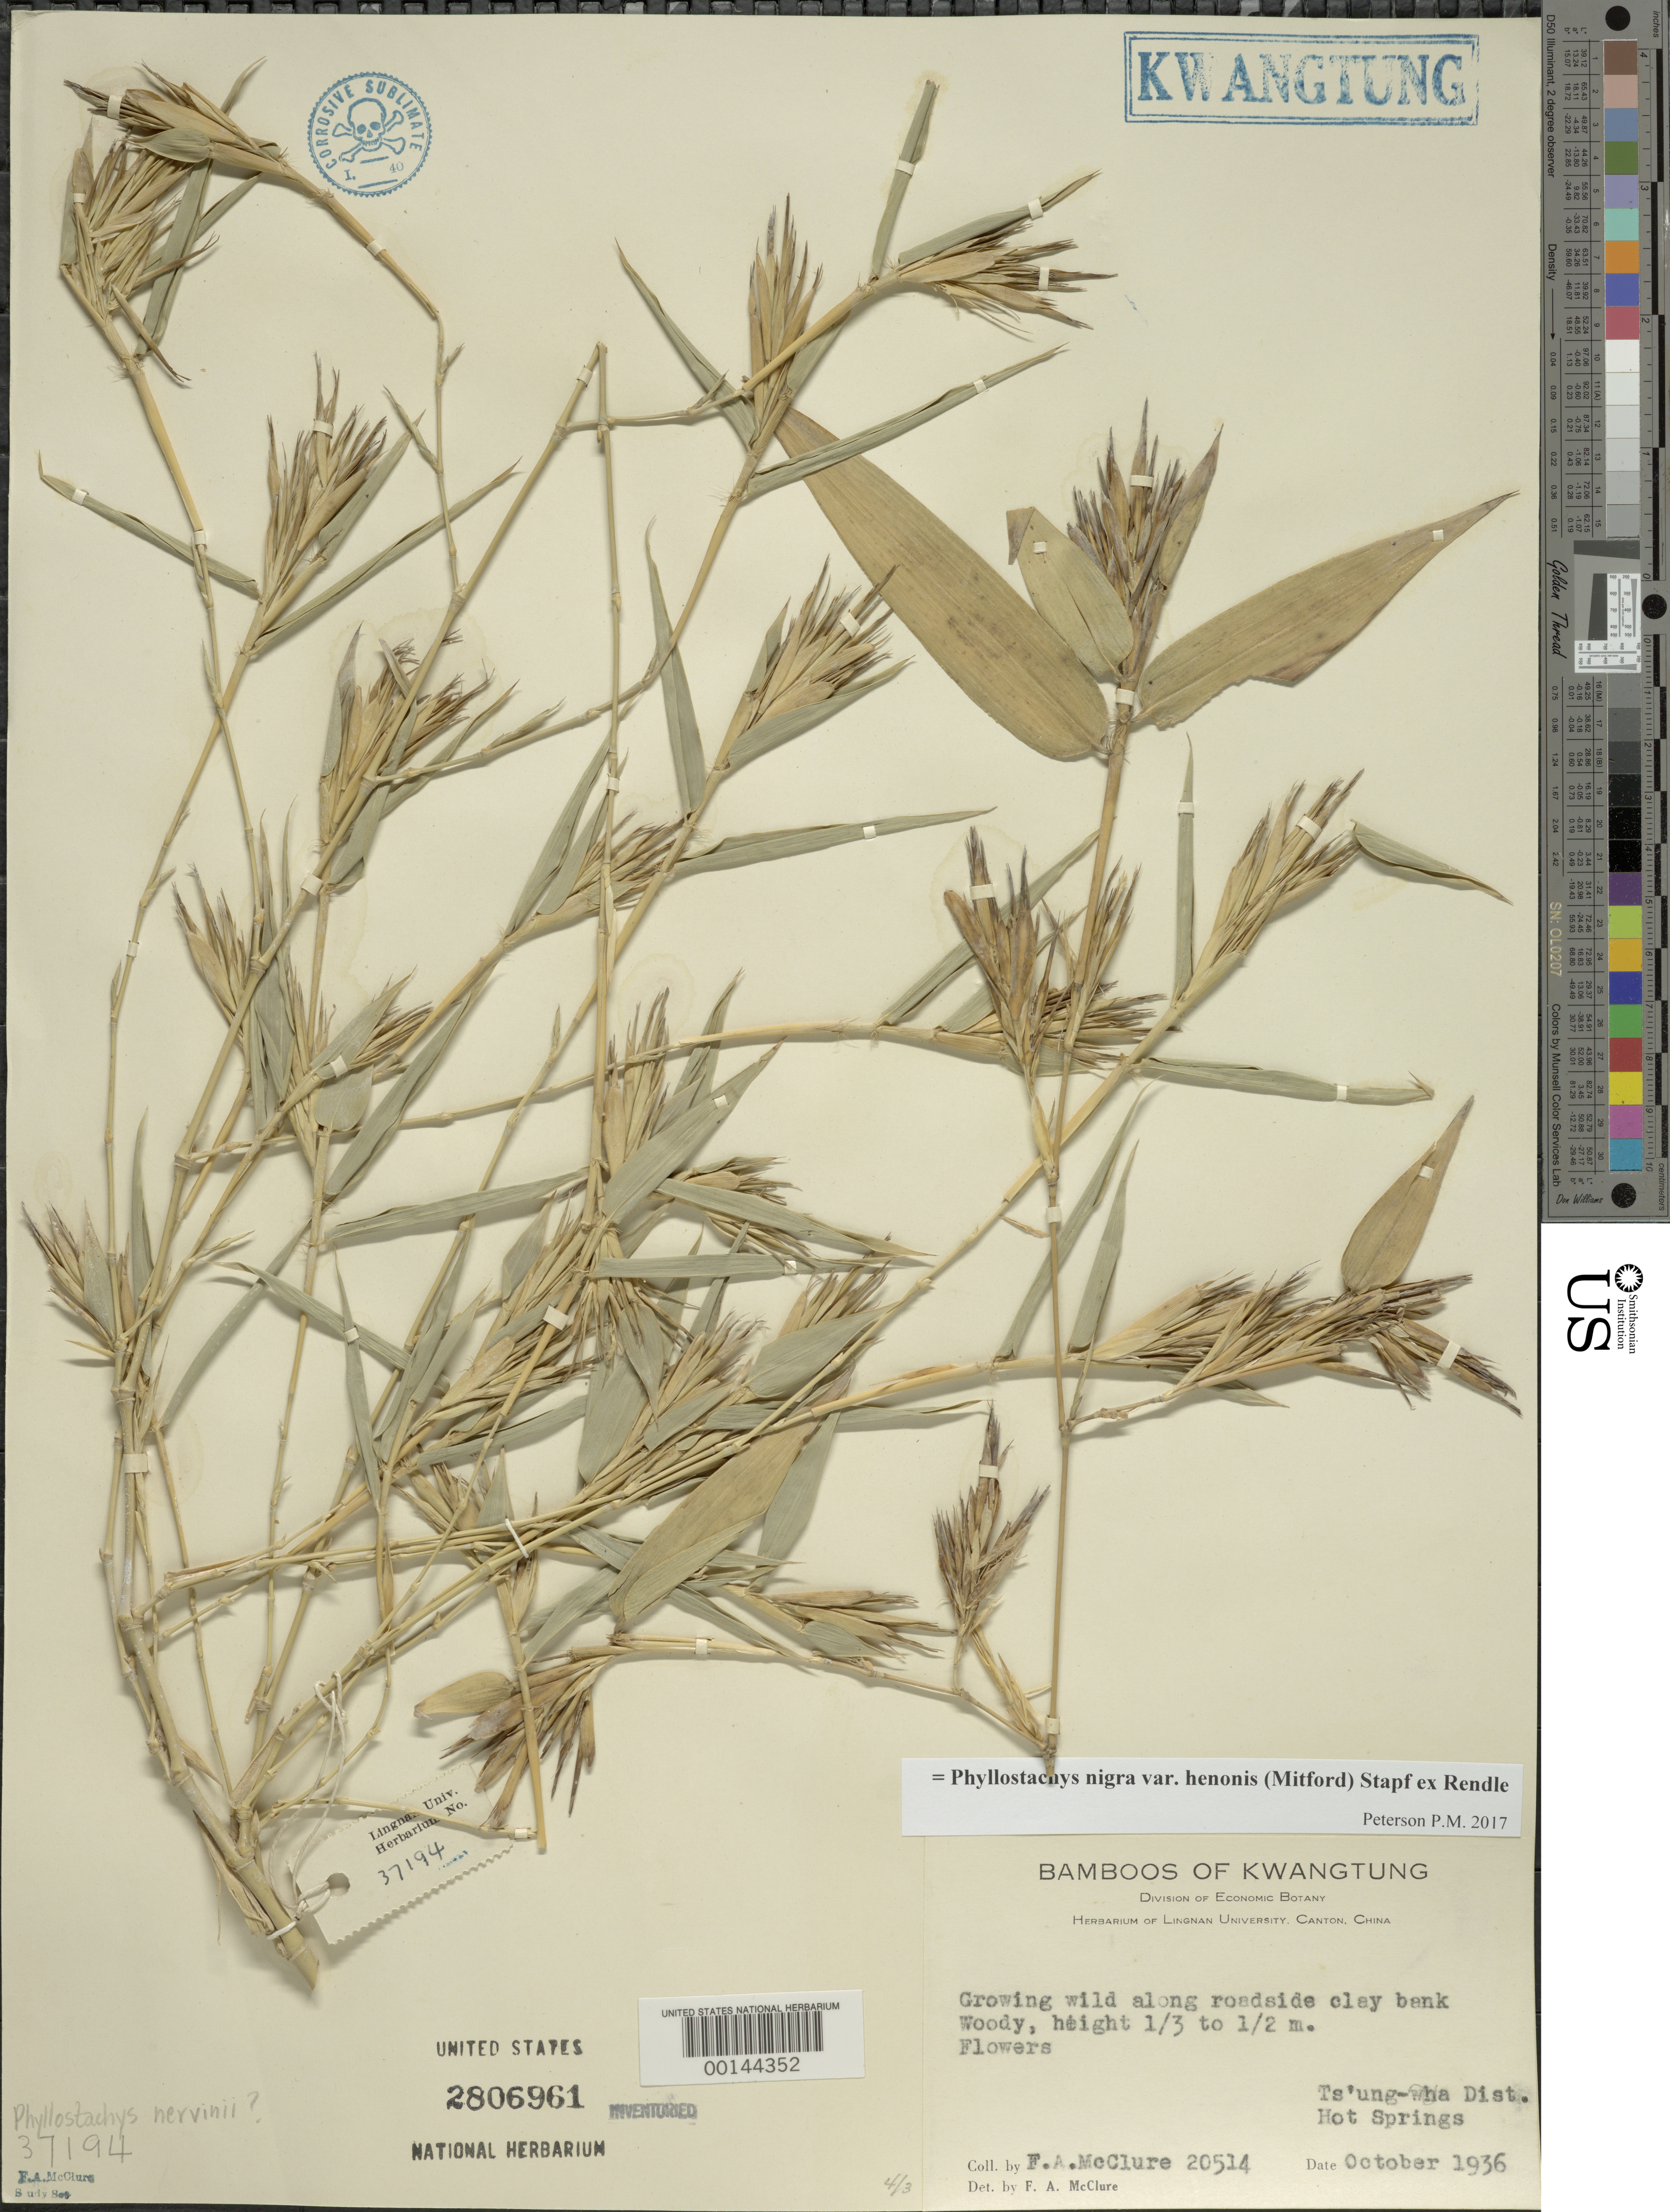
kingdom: Plantae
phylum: Tracheophyta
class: Liliopsida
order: Poales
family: Poaceae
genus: Phyllostachys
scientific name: Phyllostachys nigra var. henonis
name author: (Mitford) Stapf ex Rendle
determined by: Poaceae Reorganization Project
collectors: F. A. McClure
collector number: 20514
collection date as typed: Oct 1936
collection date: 1936-10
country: China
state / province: Guangdong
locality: Ts'ung-hwa, hot springs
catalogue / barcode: US 2806961